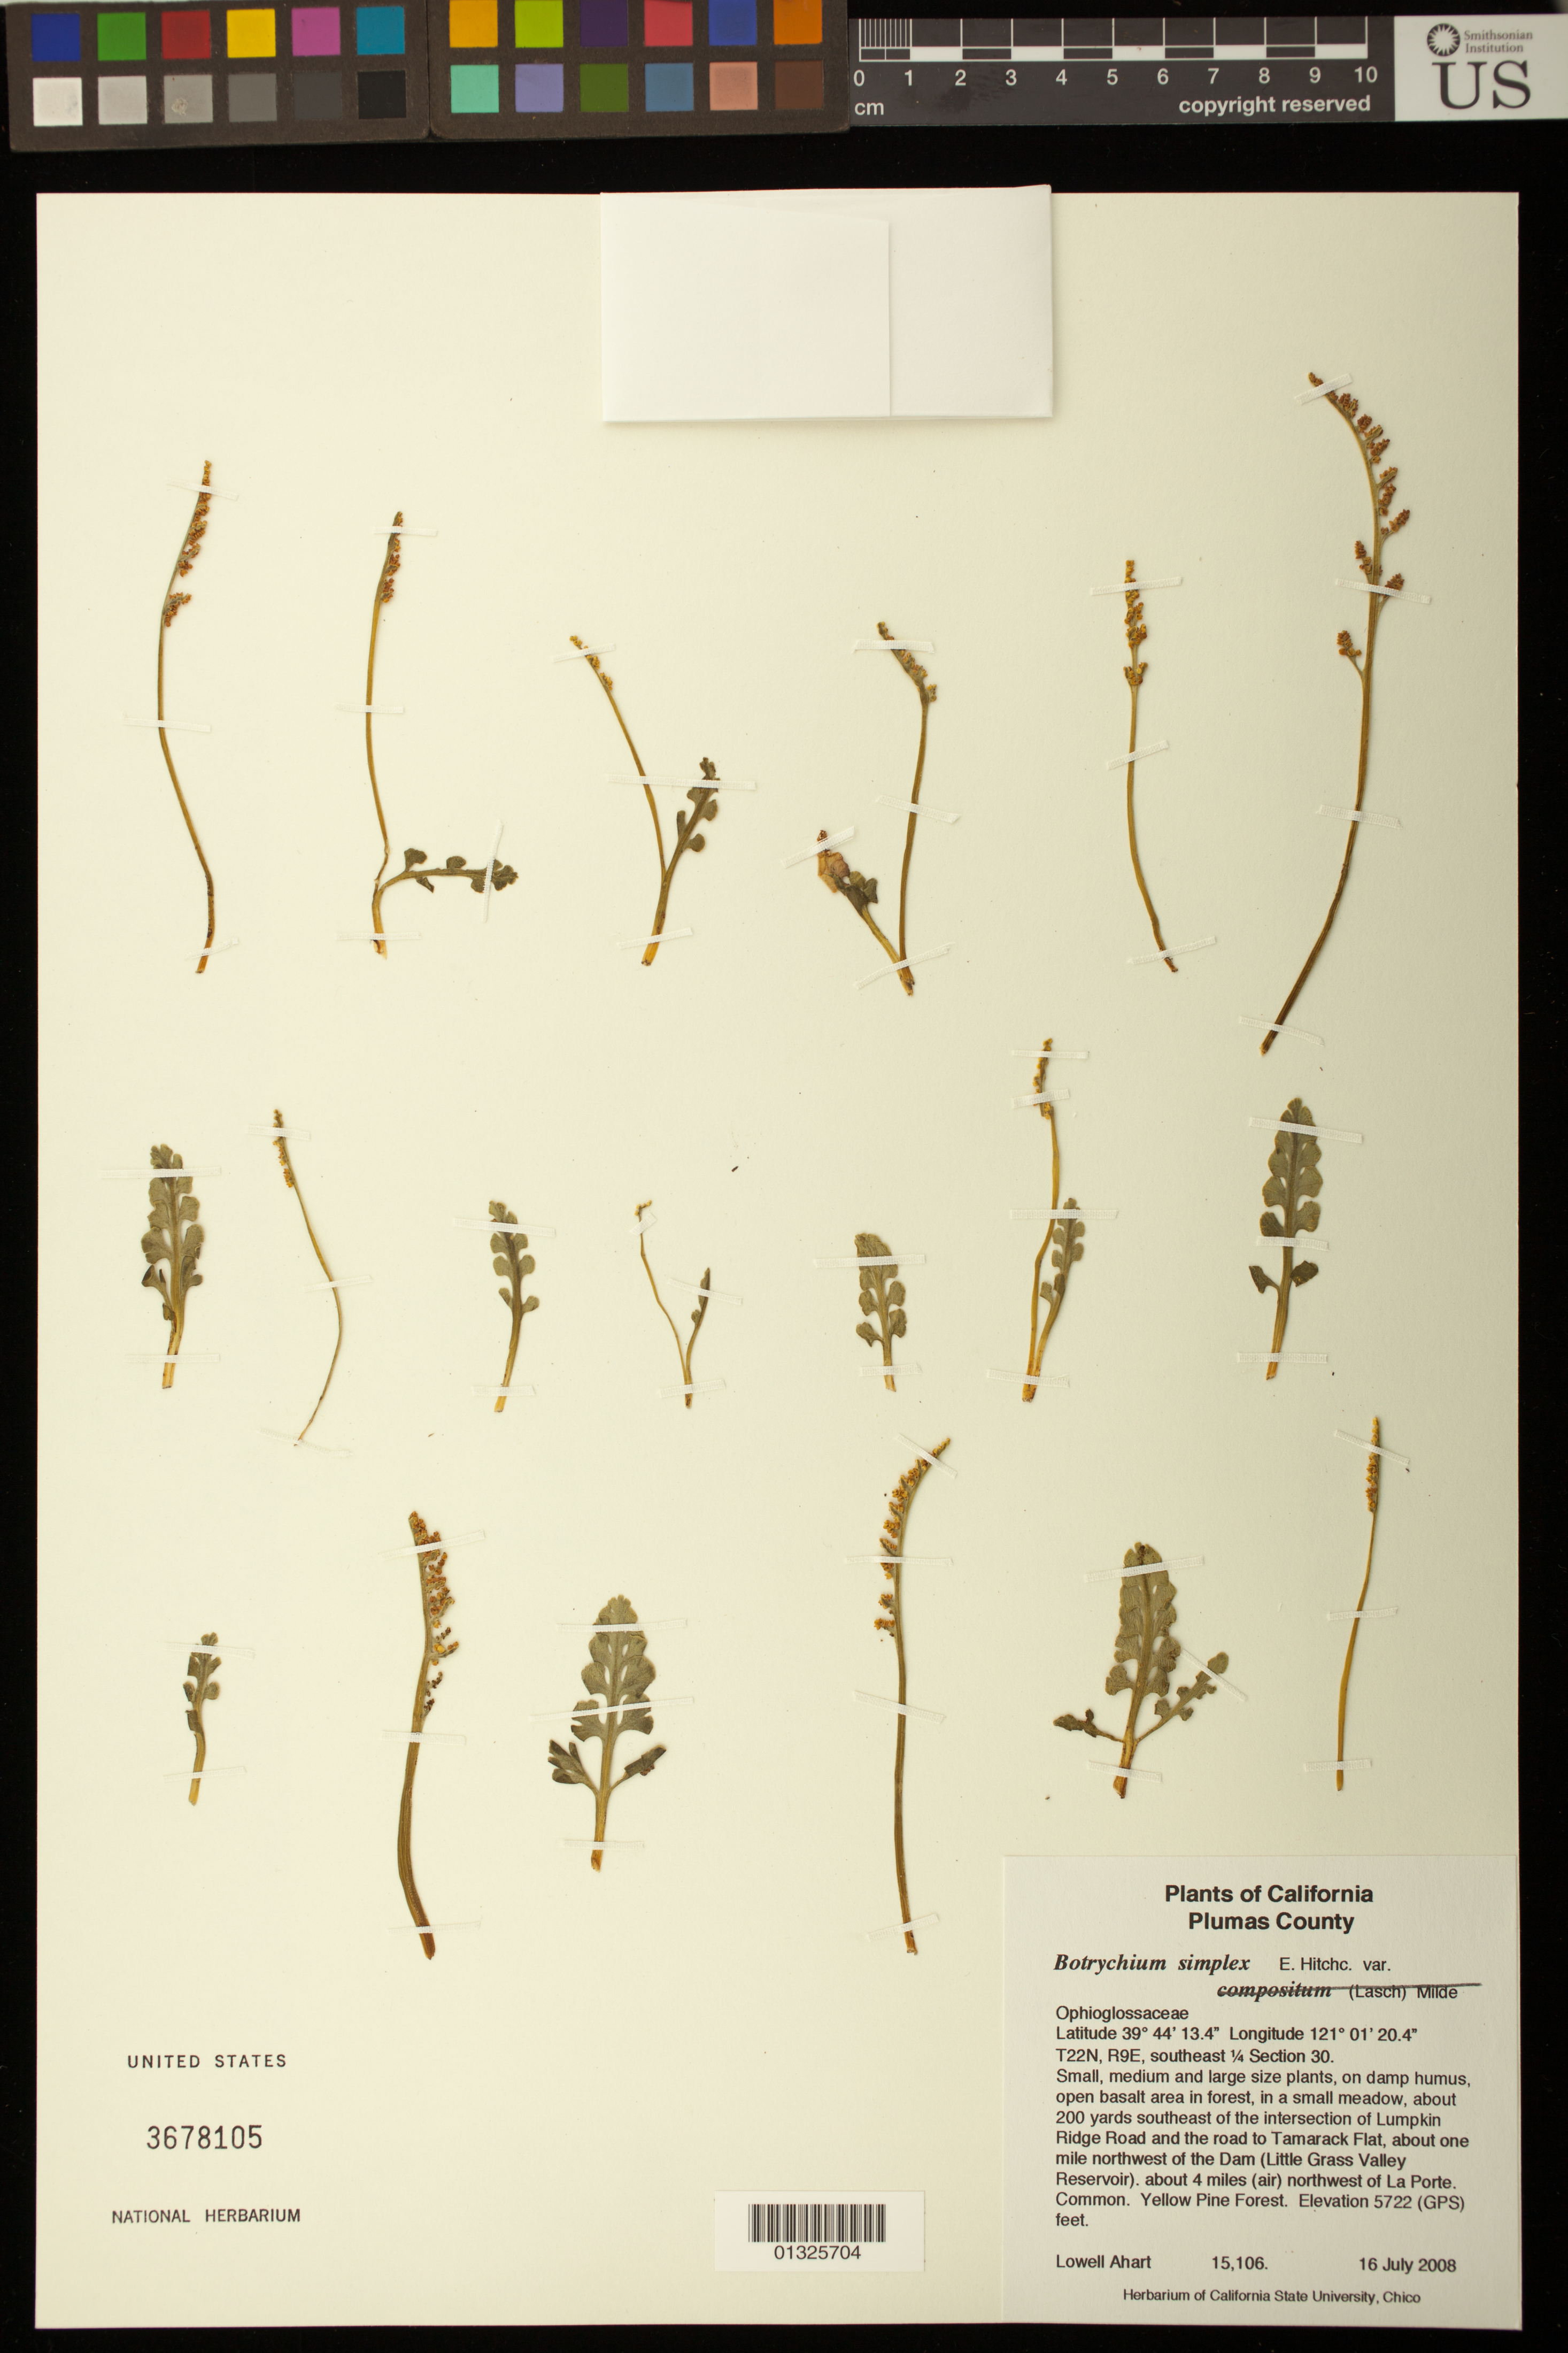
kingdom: Plantae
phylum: Tracheophyta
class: Polypodiopsida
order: Ophioglossales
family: Ophioglossaceae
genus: Botrychium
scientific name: Botrychium simplex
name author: E. Hitchc.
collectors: L. Ahart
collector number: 15106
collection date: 2008-07-16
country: United States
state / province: California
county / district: Plumas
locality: About 200 yards southeast of the intersection of Lumkin Ridge Road and the road to Tamarack Flat, about one mile northwest of the Dam (Little Grass Valley Reservoir). About 4 miles (air) northwest of La Porte.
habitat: Yellow Pine Forest.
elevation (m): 1744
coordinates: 39 44 13.4, 121 01 20.4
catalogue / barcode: US 3678105